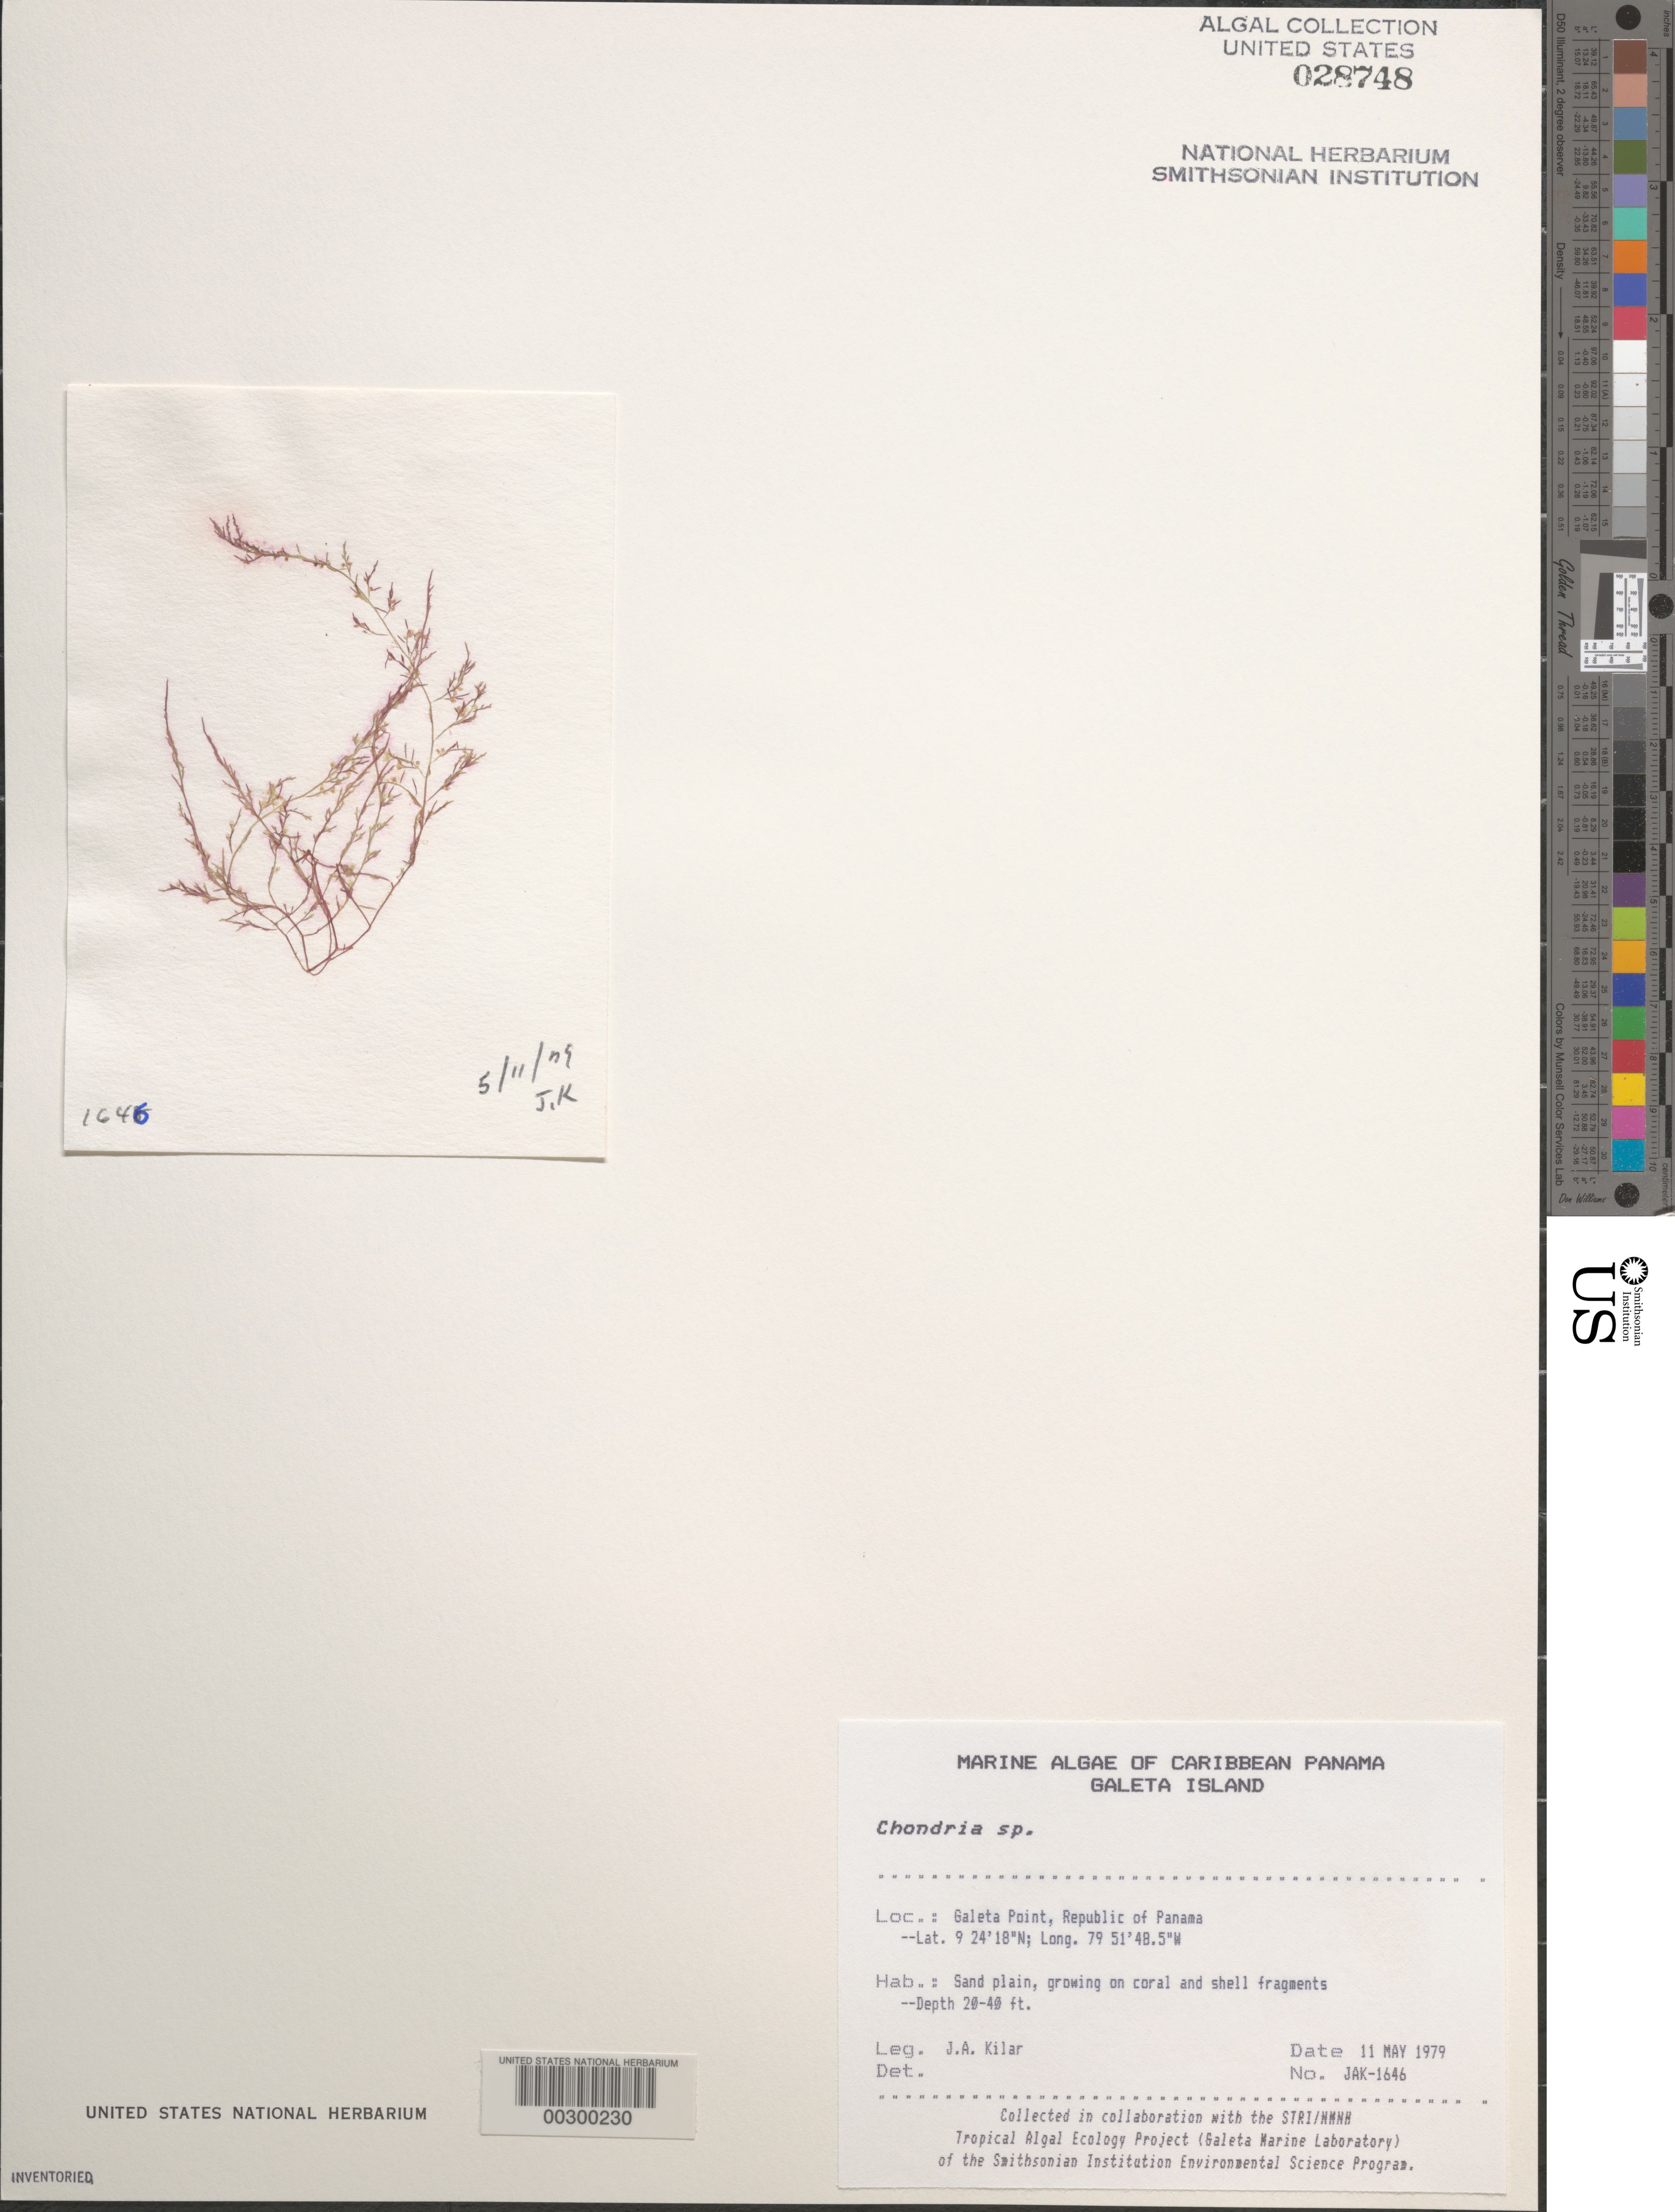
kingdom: Plantae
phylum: Rhodophyta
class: Florideophyceae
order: Ceramiales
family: Rhodomelaceae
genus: Chondria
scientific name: Chondria sp.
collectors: J. A. Kilar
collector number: JAK-1646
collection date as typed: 11 May 1979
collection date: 1979-05-11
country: Panama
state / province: Colón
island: Galeta Island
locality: Galeta Point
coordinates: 9 24' 18" N, 79 51' 48.5" W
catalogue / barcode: US 28748